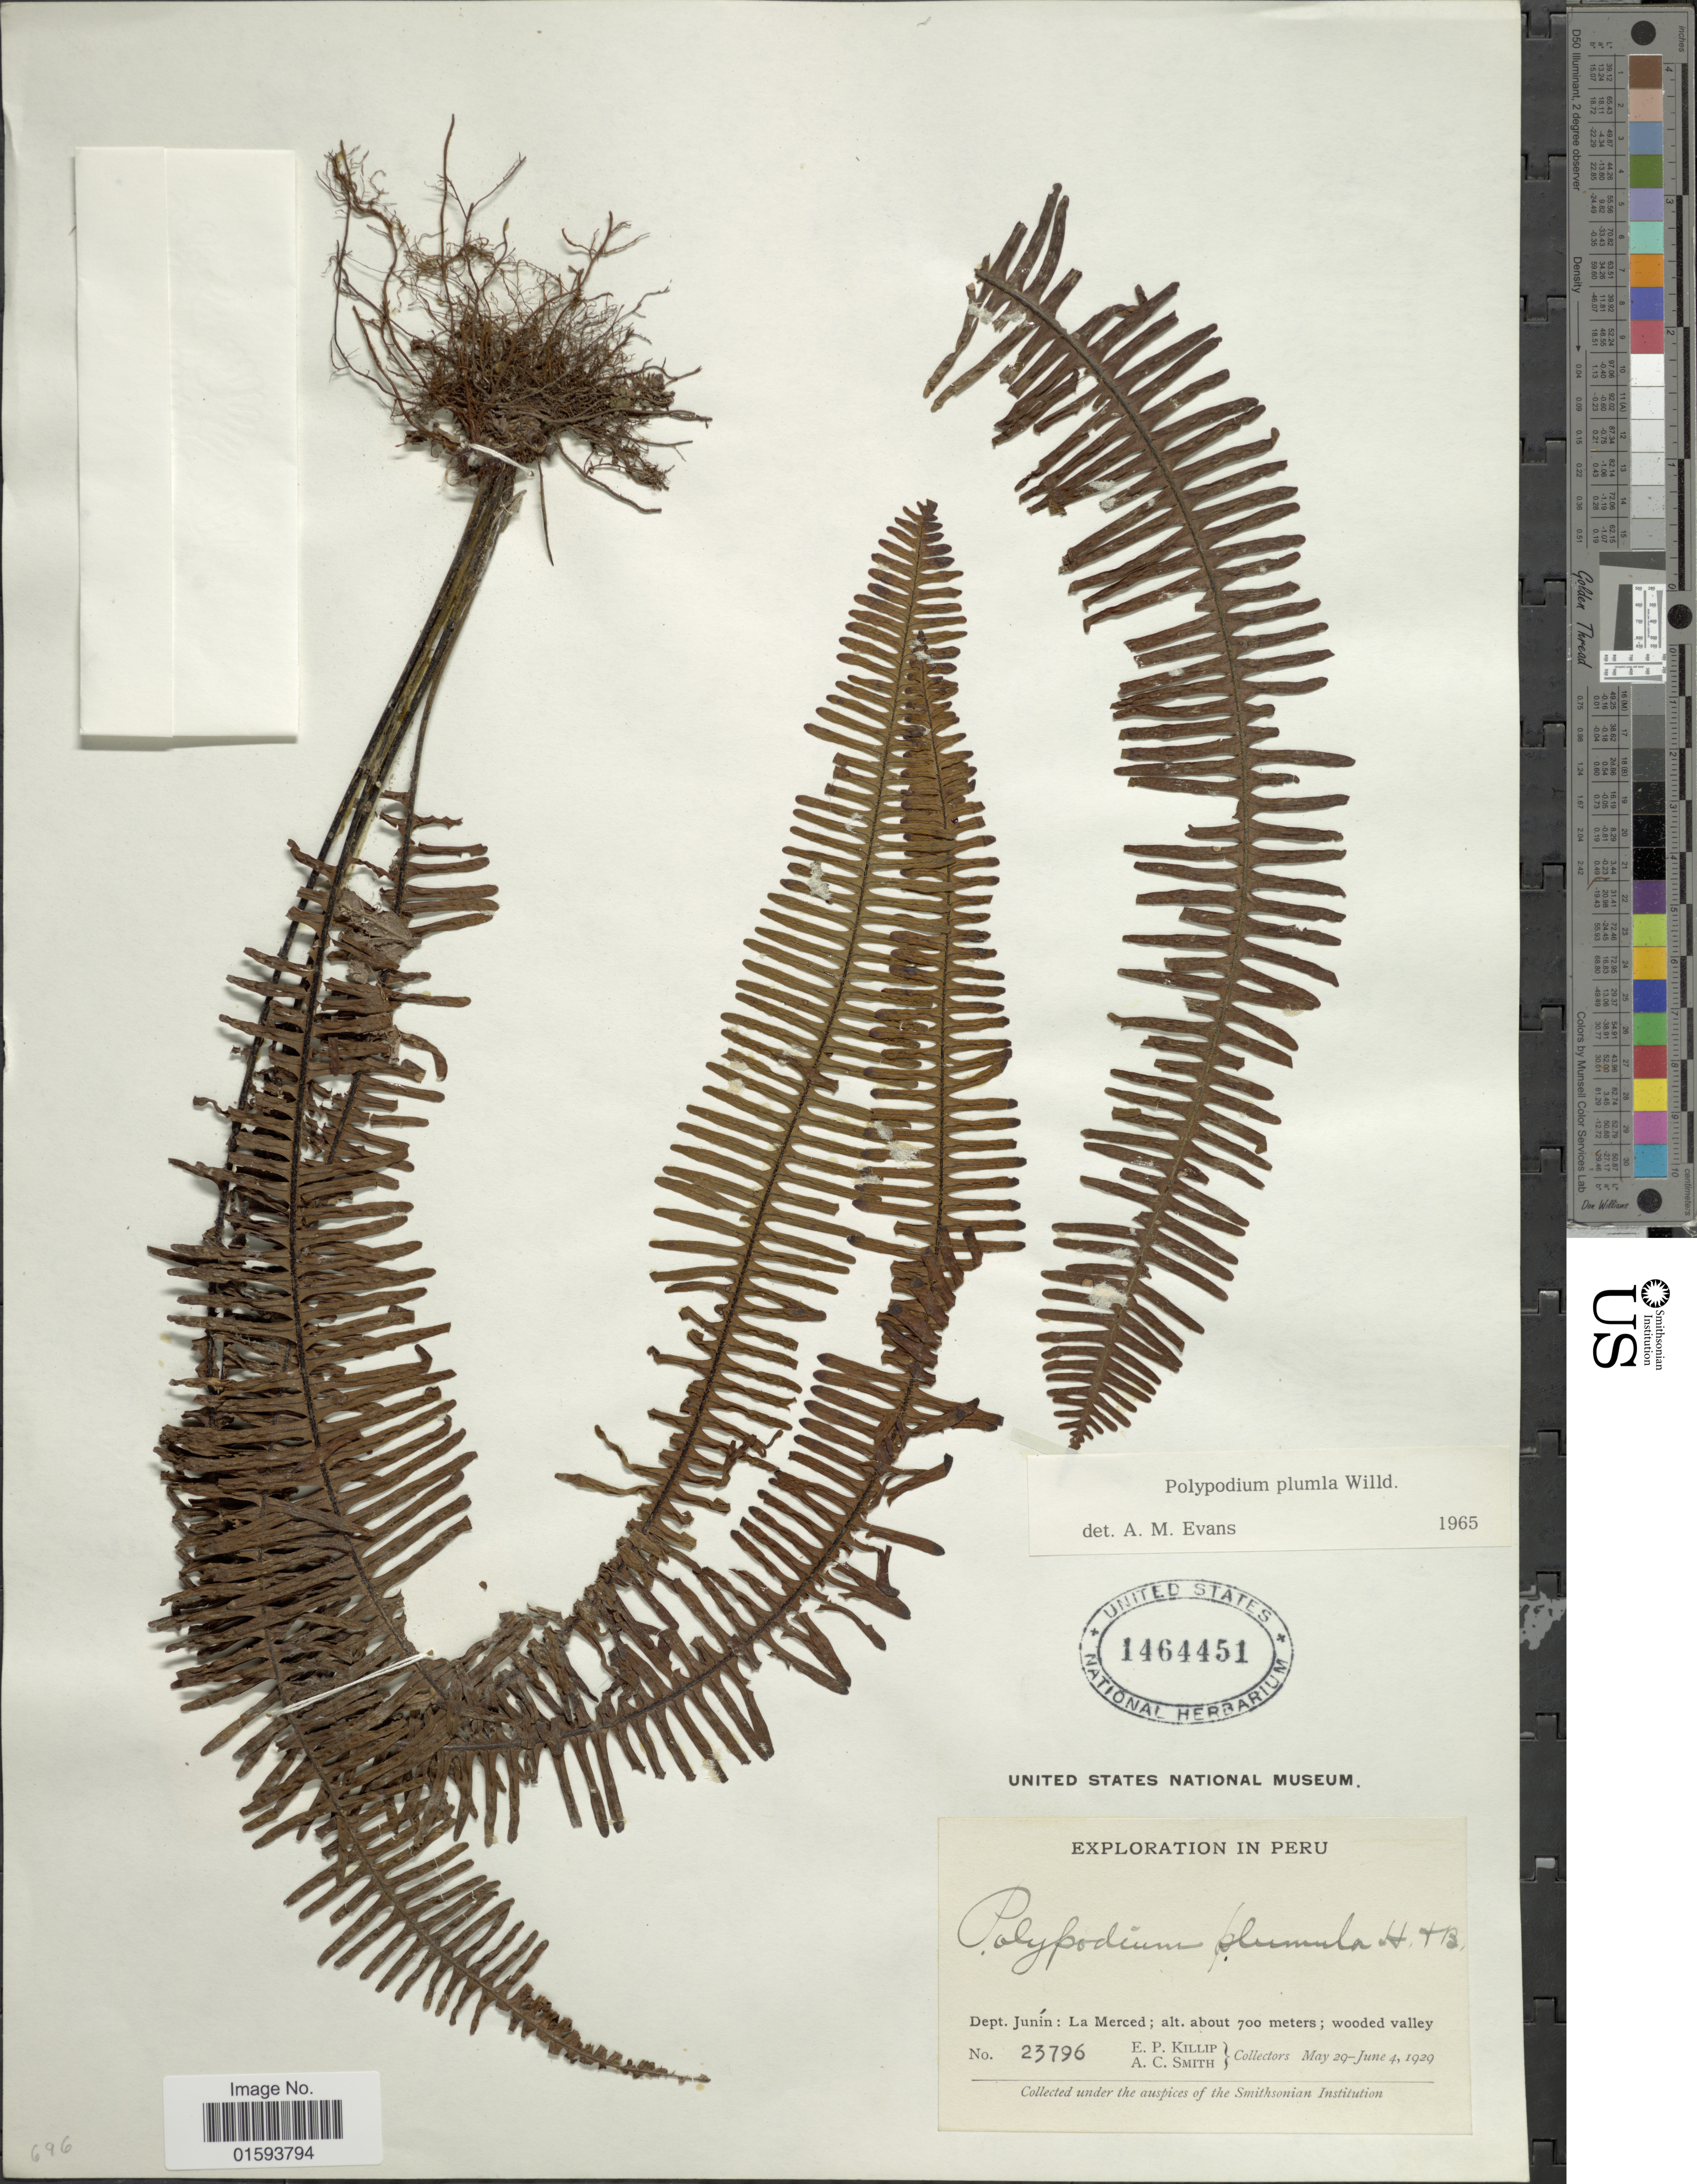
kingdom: Plantae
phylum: Tracheophyta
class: Polypodiopsida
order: Polypodiales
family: Polypodiaceae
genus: Pecluma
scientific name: Pecluma plumula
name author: (Humb. & Bonpl. ex Willd.) M.G. Price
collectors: E. P. Killip & A. C. Smith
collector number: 23796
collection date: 1929-05-29/1929-06-04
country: Peru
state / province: Junín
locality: La Merced.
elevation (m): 700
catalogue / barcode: US 1464451